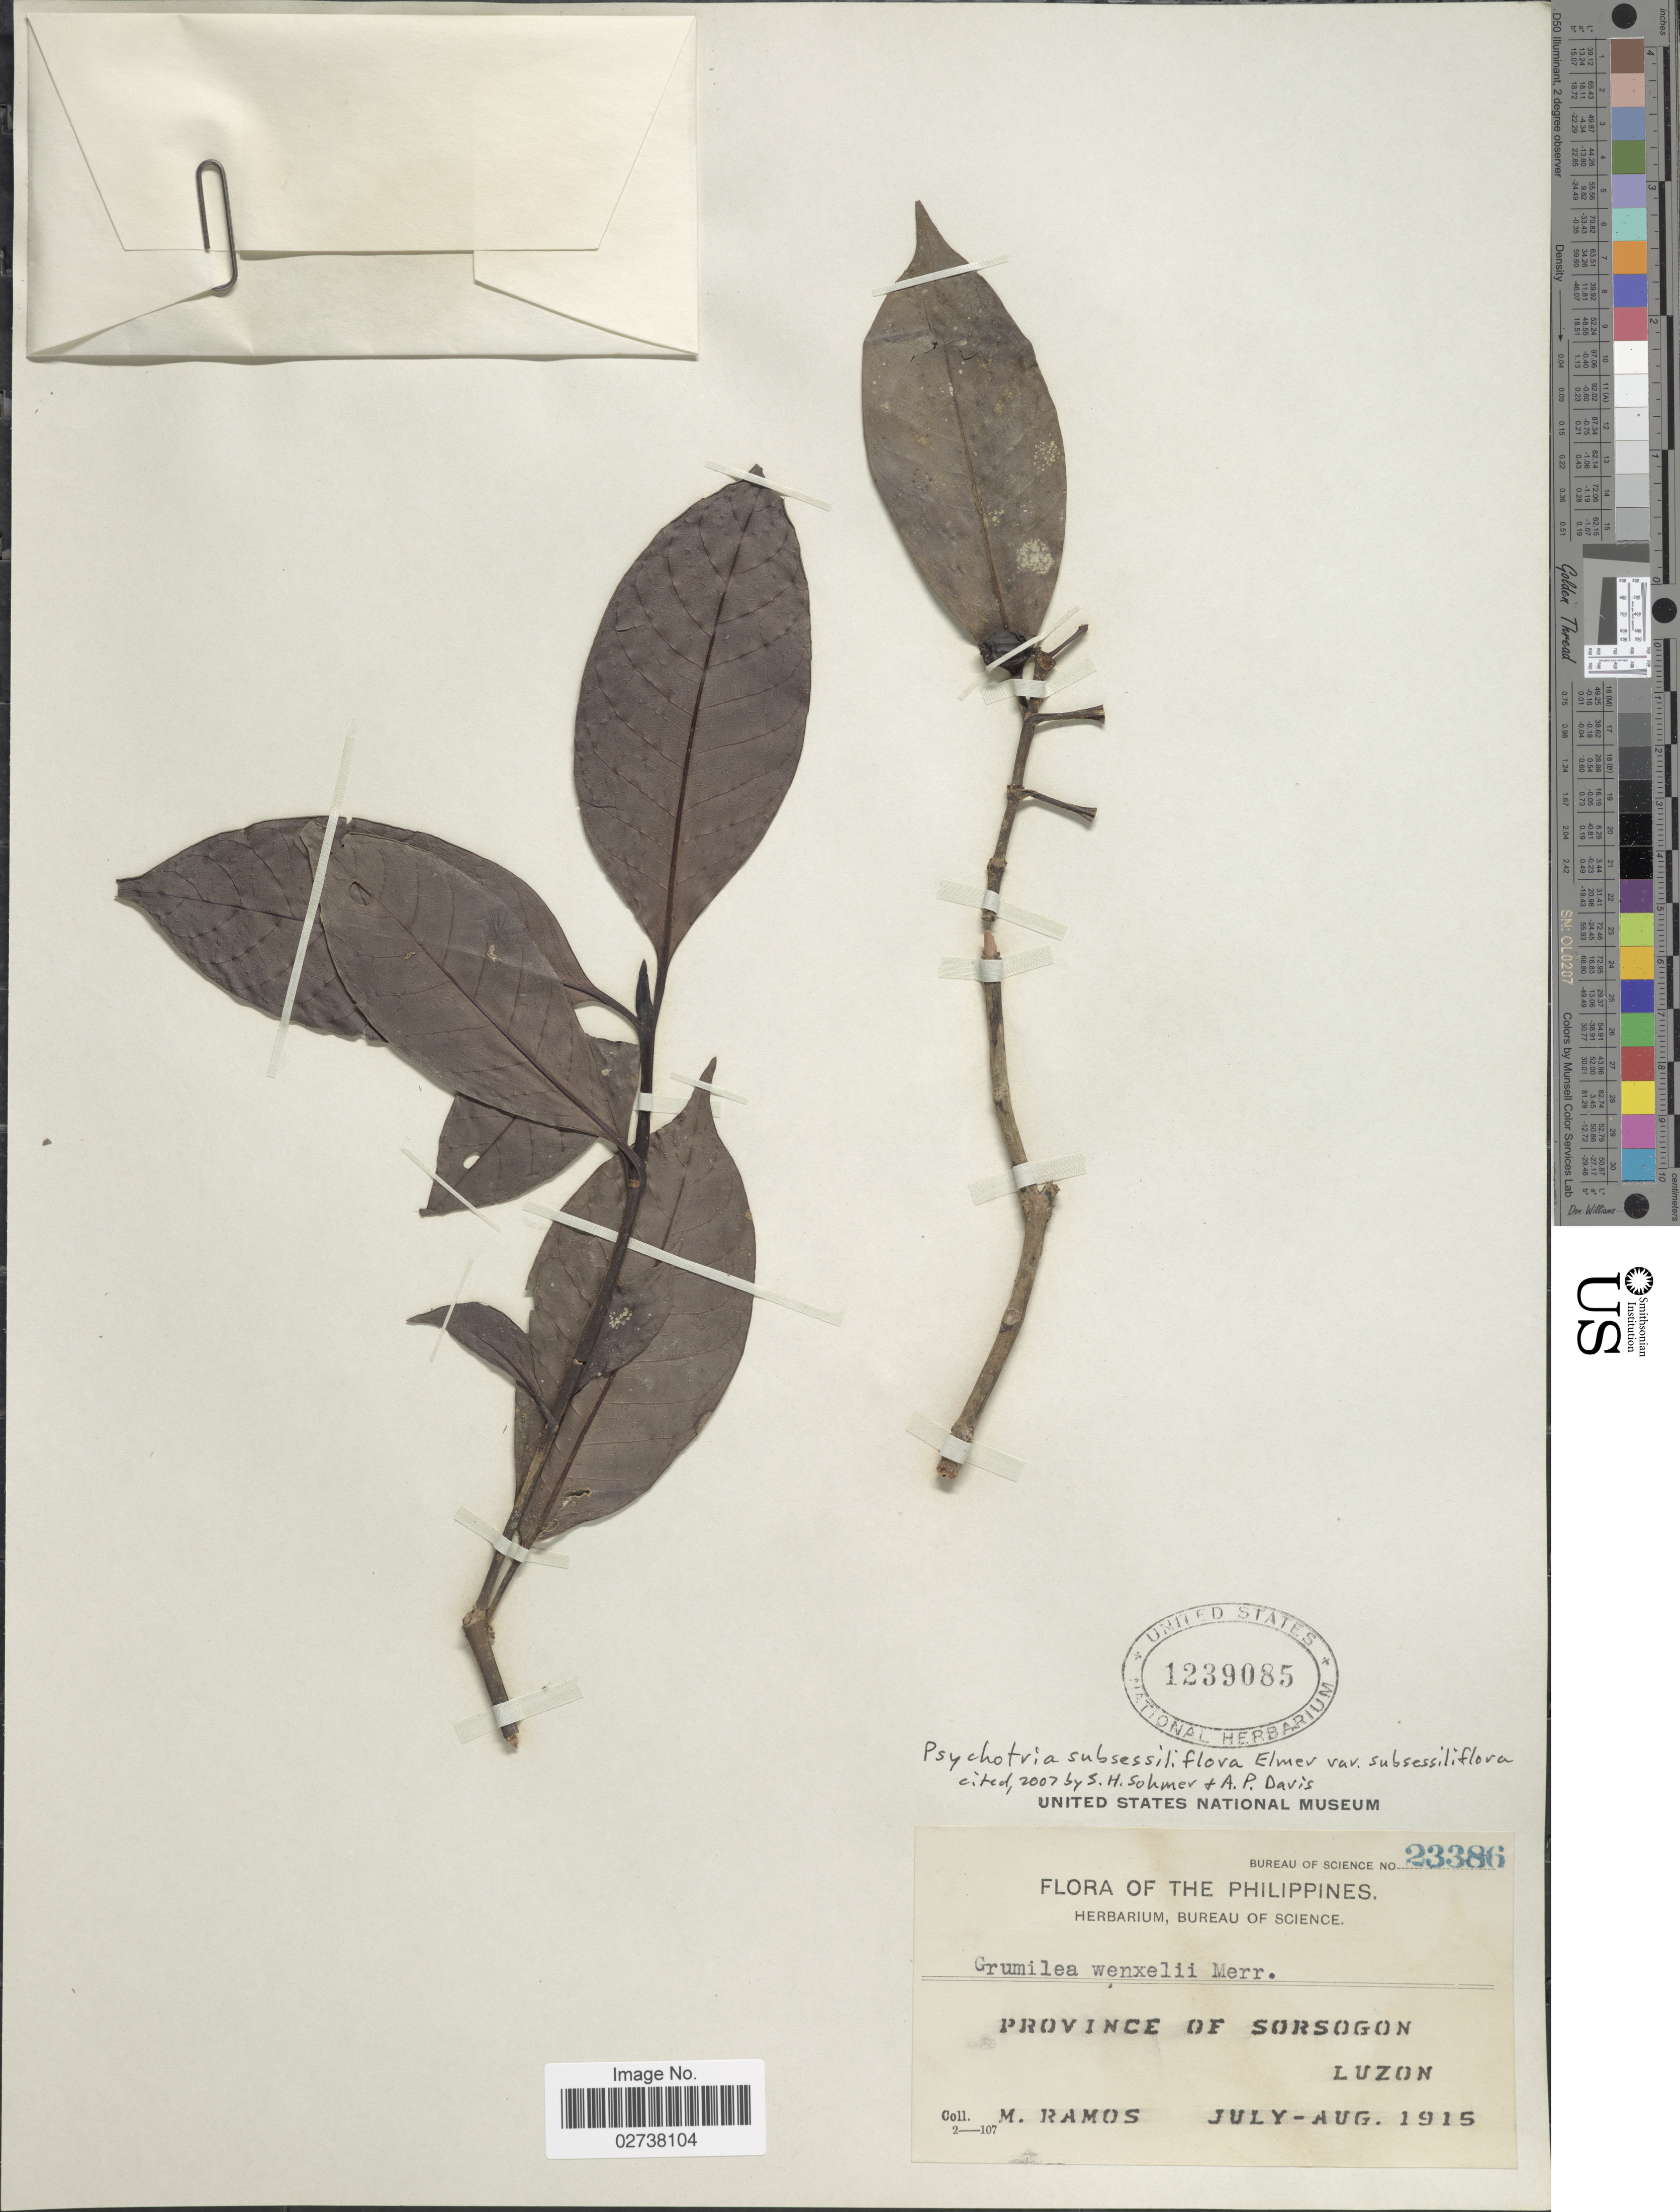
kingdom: Plantae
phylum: Tracheophyta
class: Magnoliopsida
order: Gentianales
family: Rubiaceae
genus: Psychotria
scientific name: Psychotria subsessiliflora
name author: Elmer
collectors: M. Ramos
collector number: Bureau of Science 23386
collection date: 1915-07/1915-08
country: Philippines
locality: Province of Sorsogon, Luzon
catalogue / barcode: US 1239085